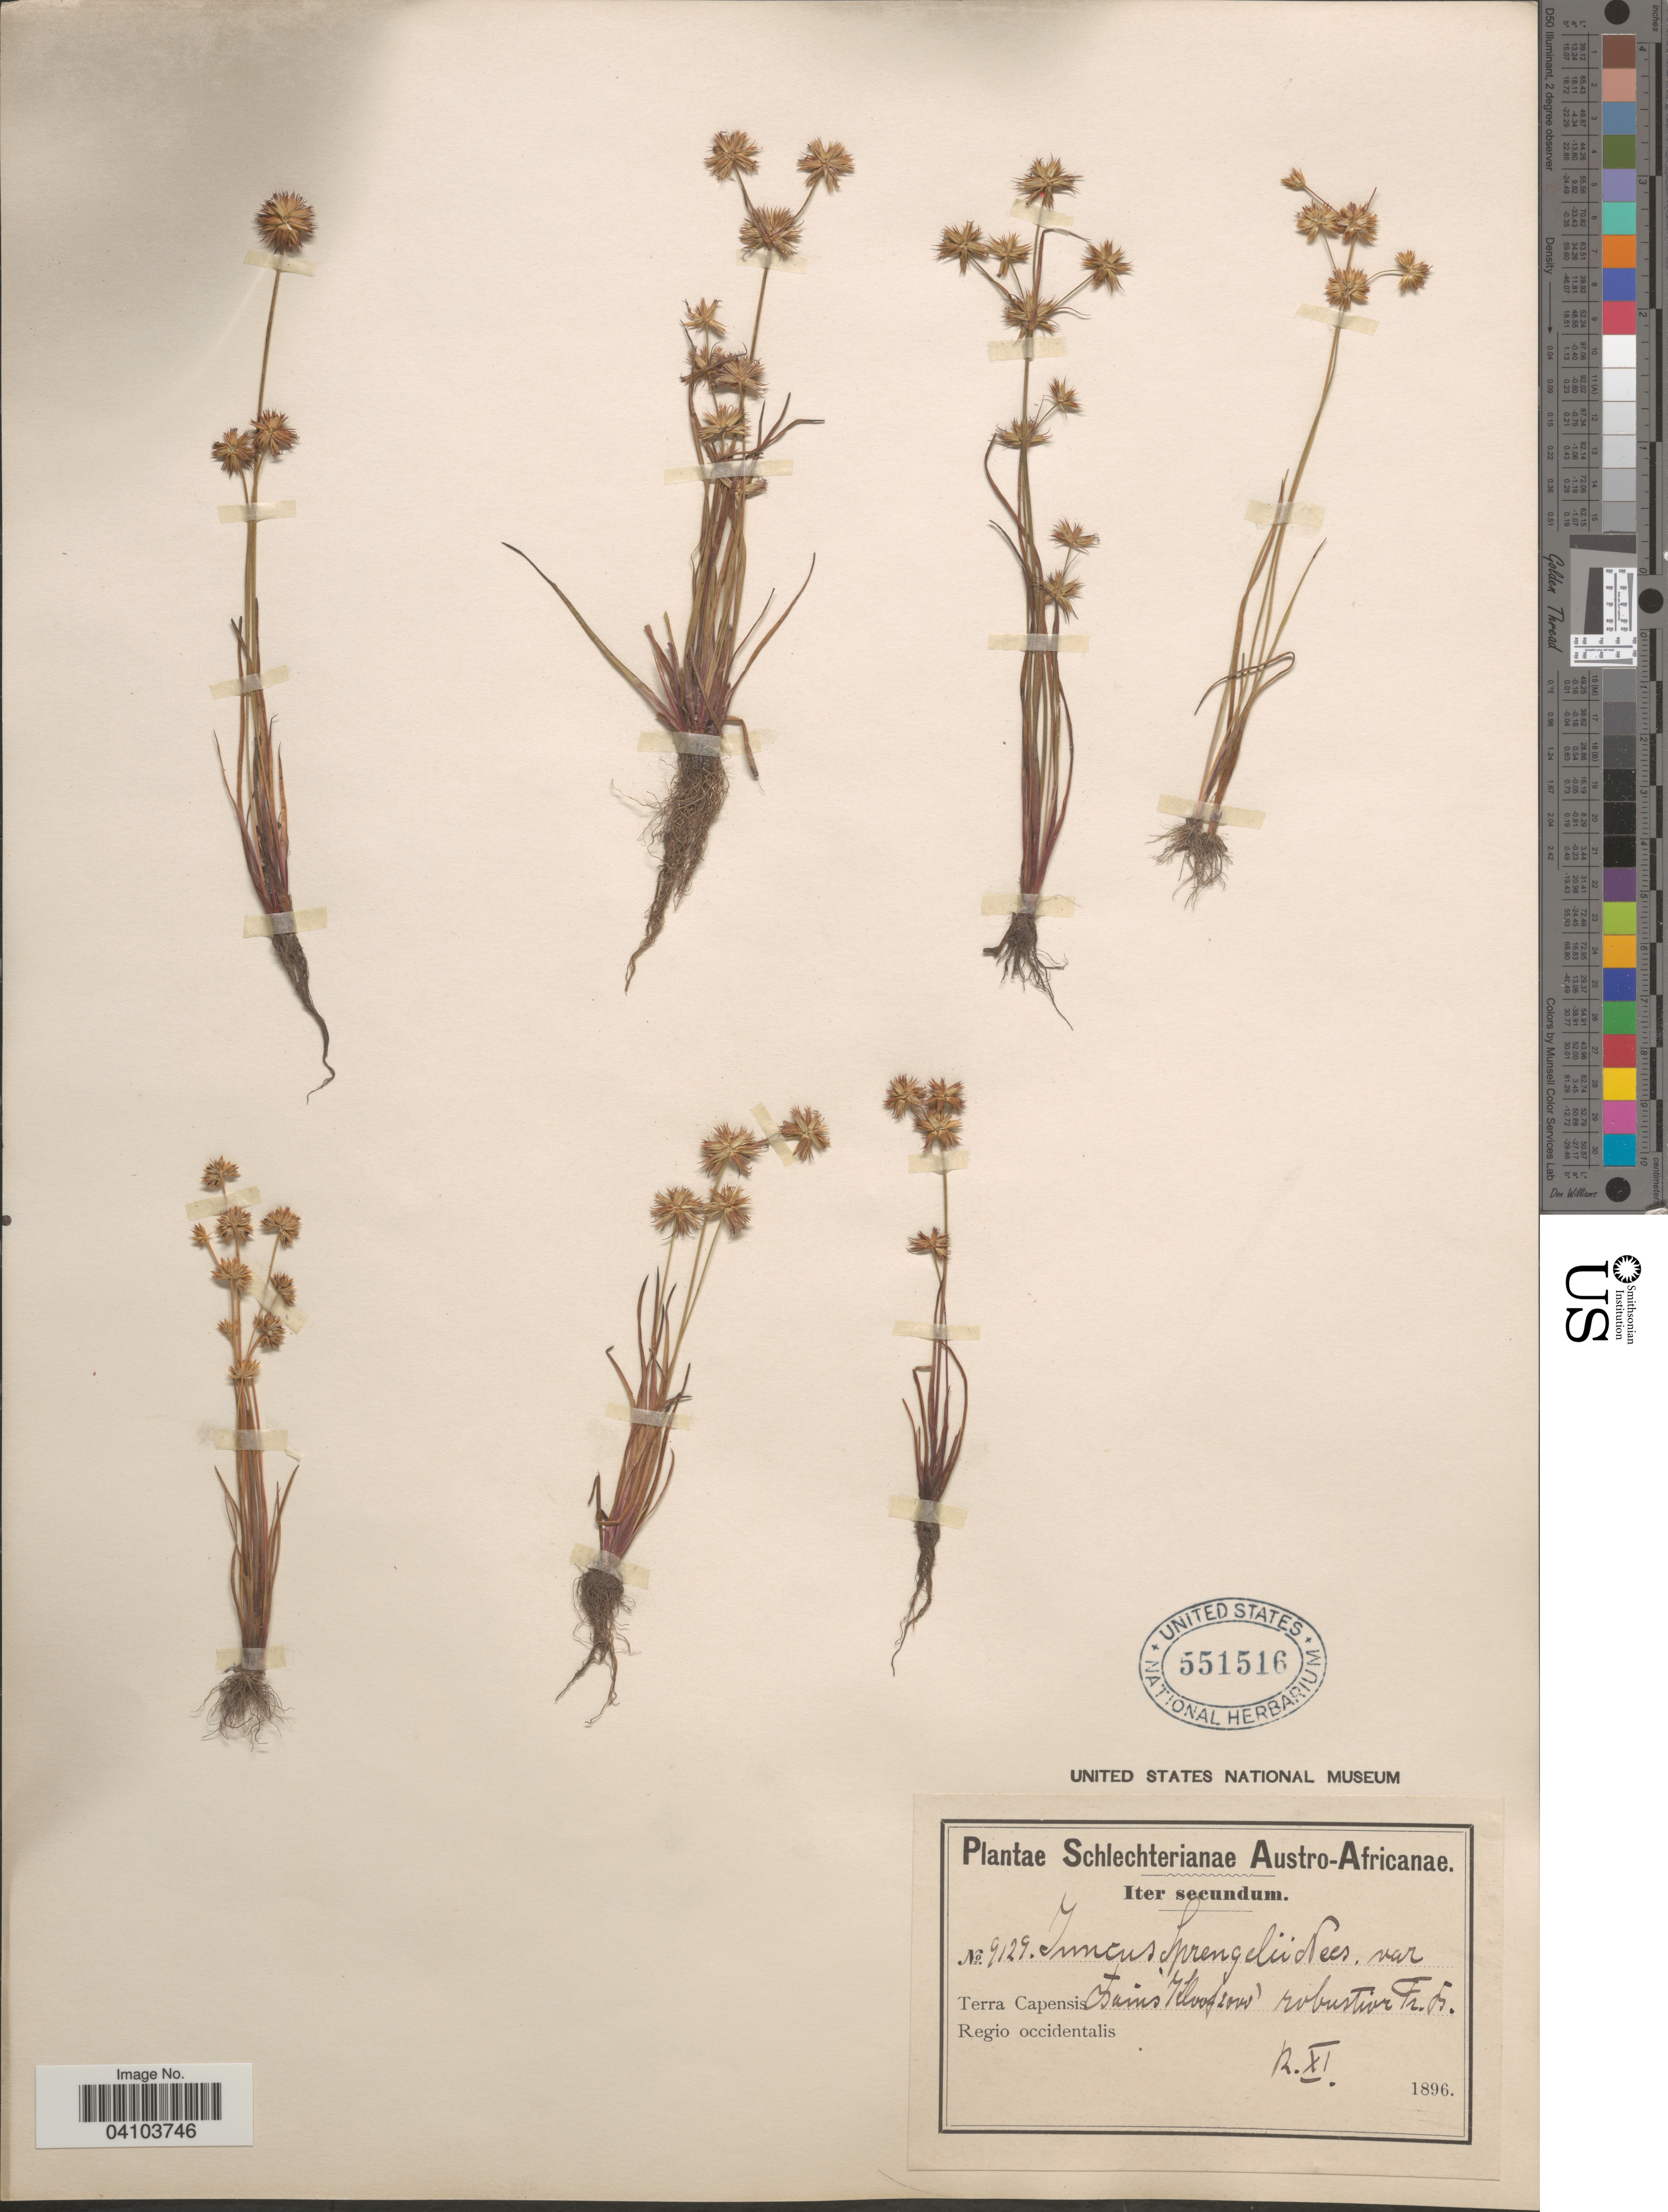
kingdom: Plantae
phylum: Tracheophyta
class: Liliopsida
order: Poales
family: Juncaceae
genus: Juncus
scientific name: Juncus sprengelii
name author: Willd.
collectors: Schlechter, --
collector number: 9129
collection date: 1896-06-12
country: South Africa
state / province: Western Cape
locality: Austro-Africanae. Iter secundum. Terra Capensis Bainskloof. Regio occidentalis.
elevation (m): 610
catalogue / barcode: US 551516